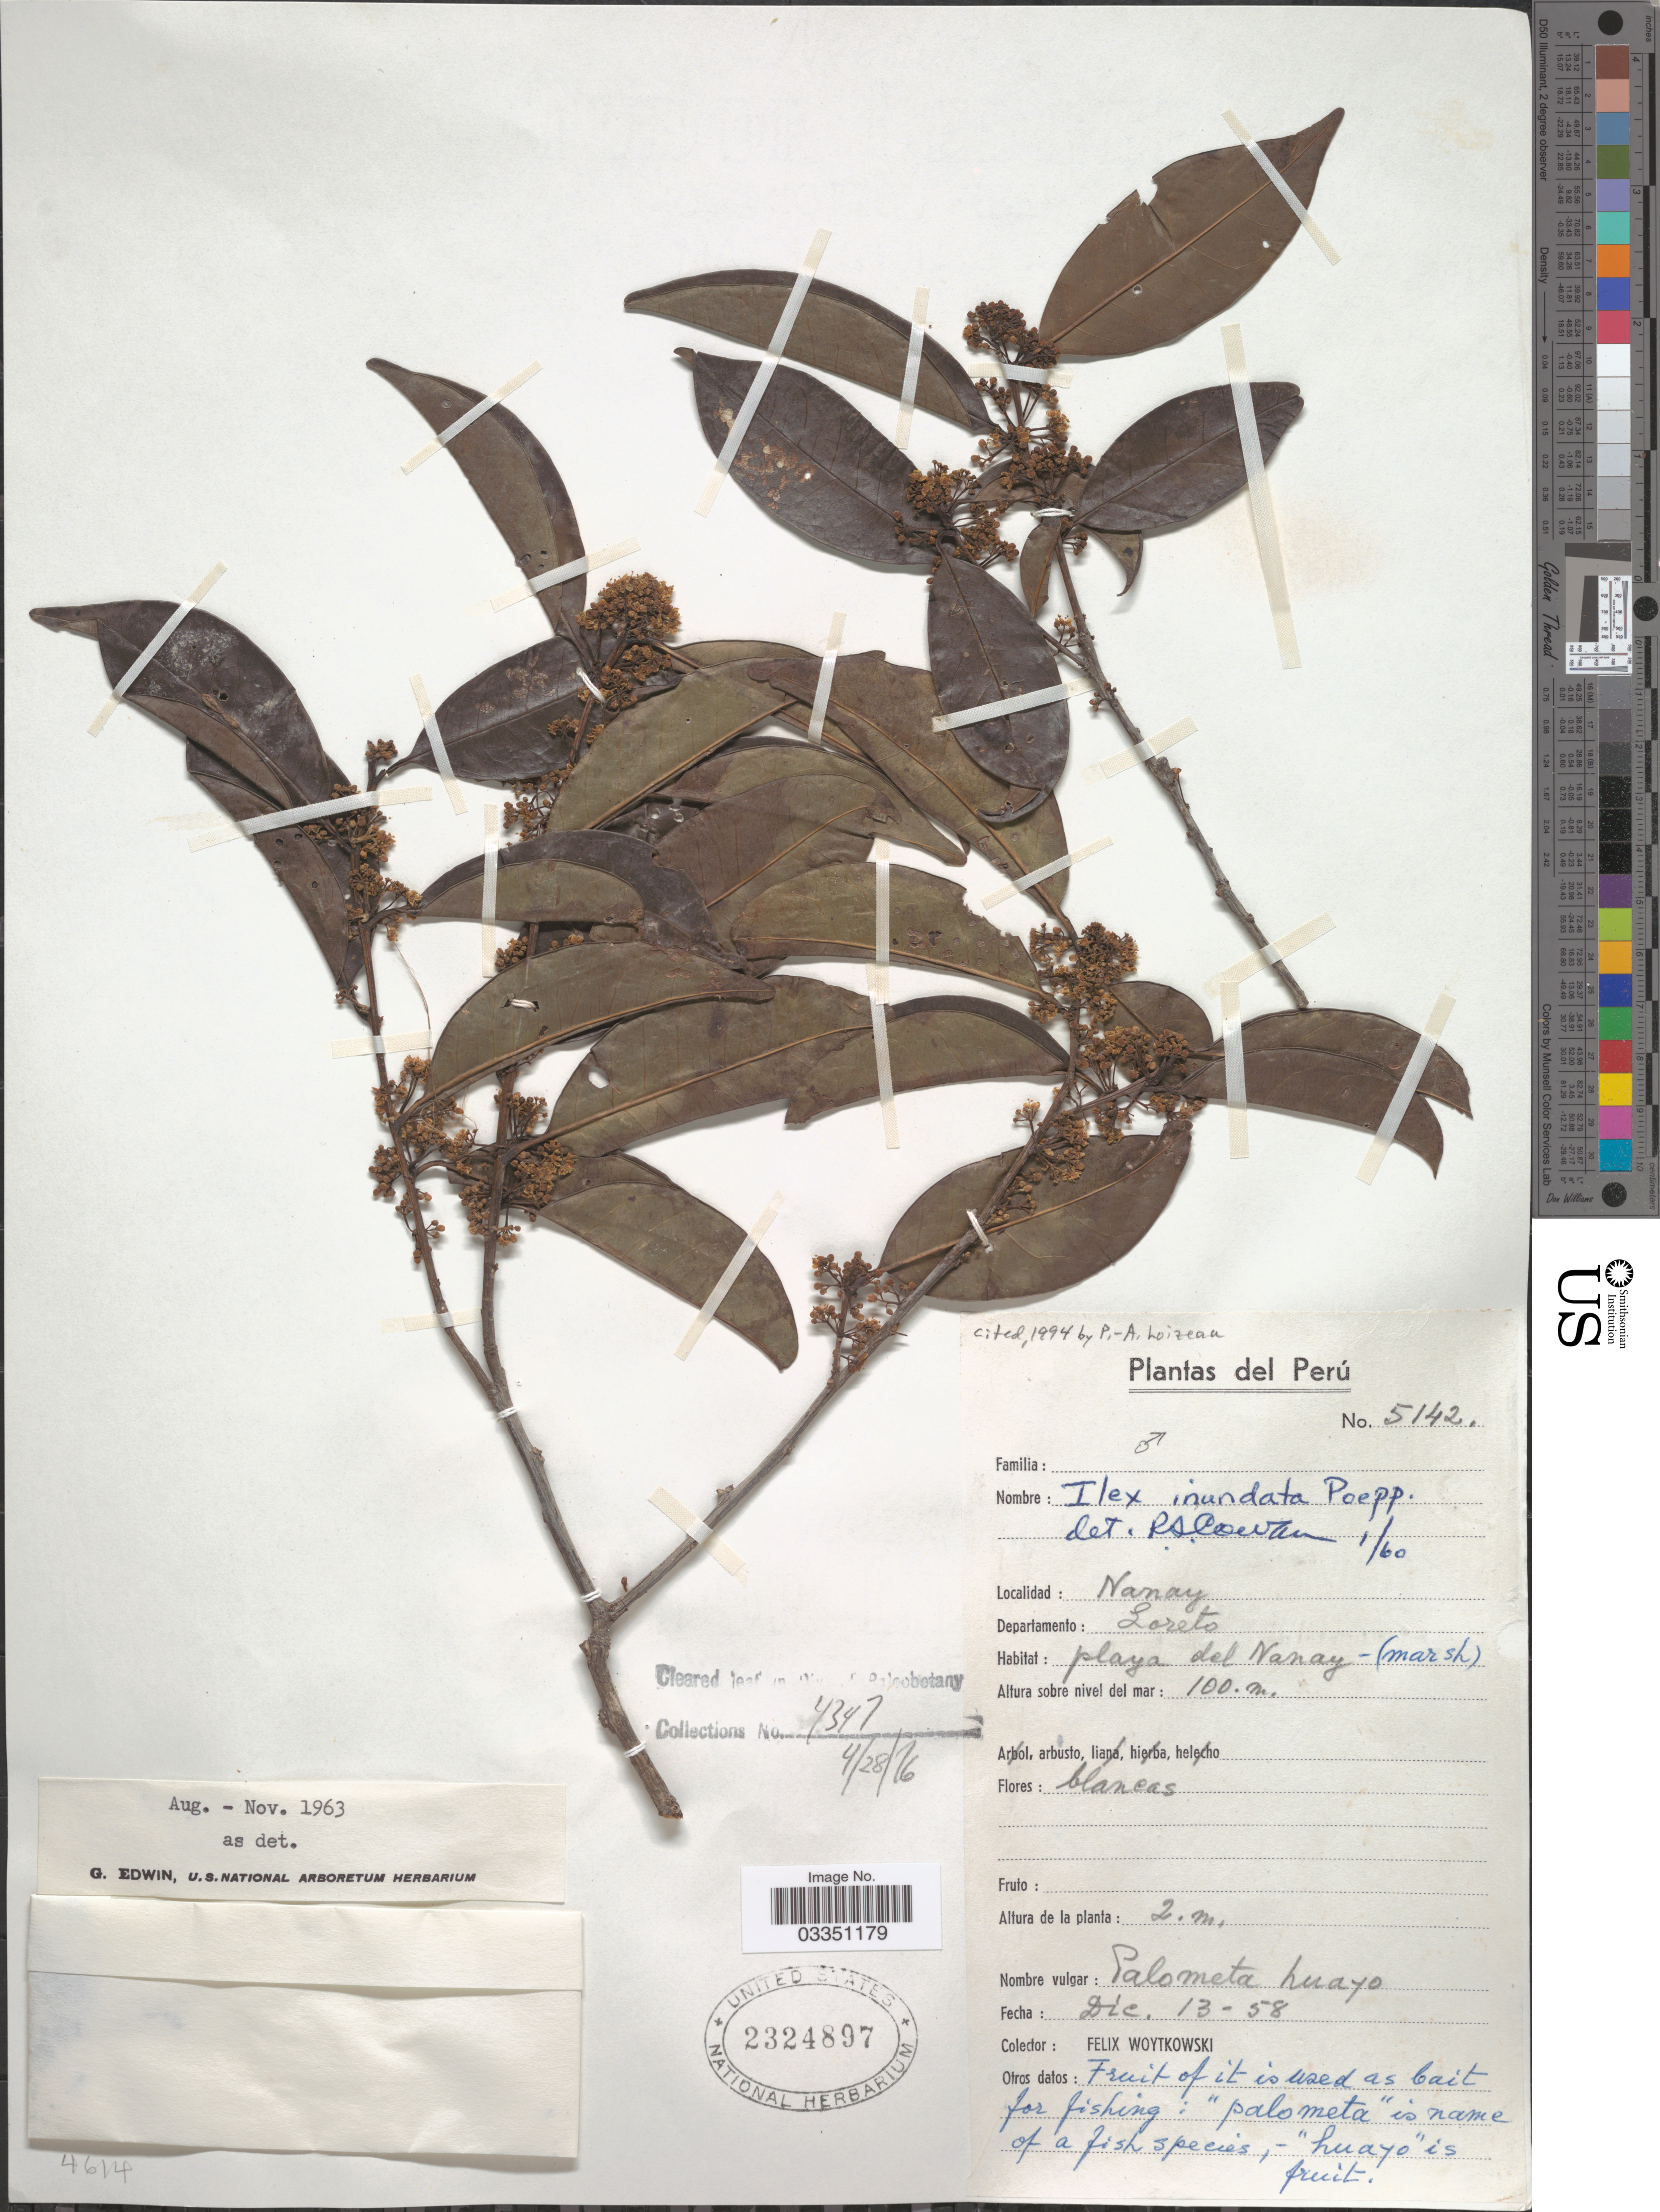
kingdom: Plantae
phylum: Tracheophyta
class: Magnoliopsida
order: Aquifoliales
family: Aquifoliaceae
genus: Ilex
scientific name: Ilex inundata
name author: Poepp. ex Reissek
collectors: F. Woytkowski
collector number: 5142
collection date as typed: Transcribed d/m/y: 13/12/58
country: Peru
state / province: Loreto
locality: Nanay. Departamento: Loreto. Playa del Nanay.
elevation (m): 100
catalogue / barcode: US 2324897